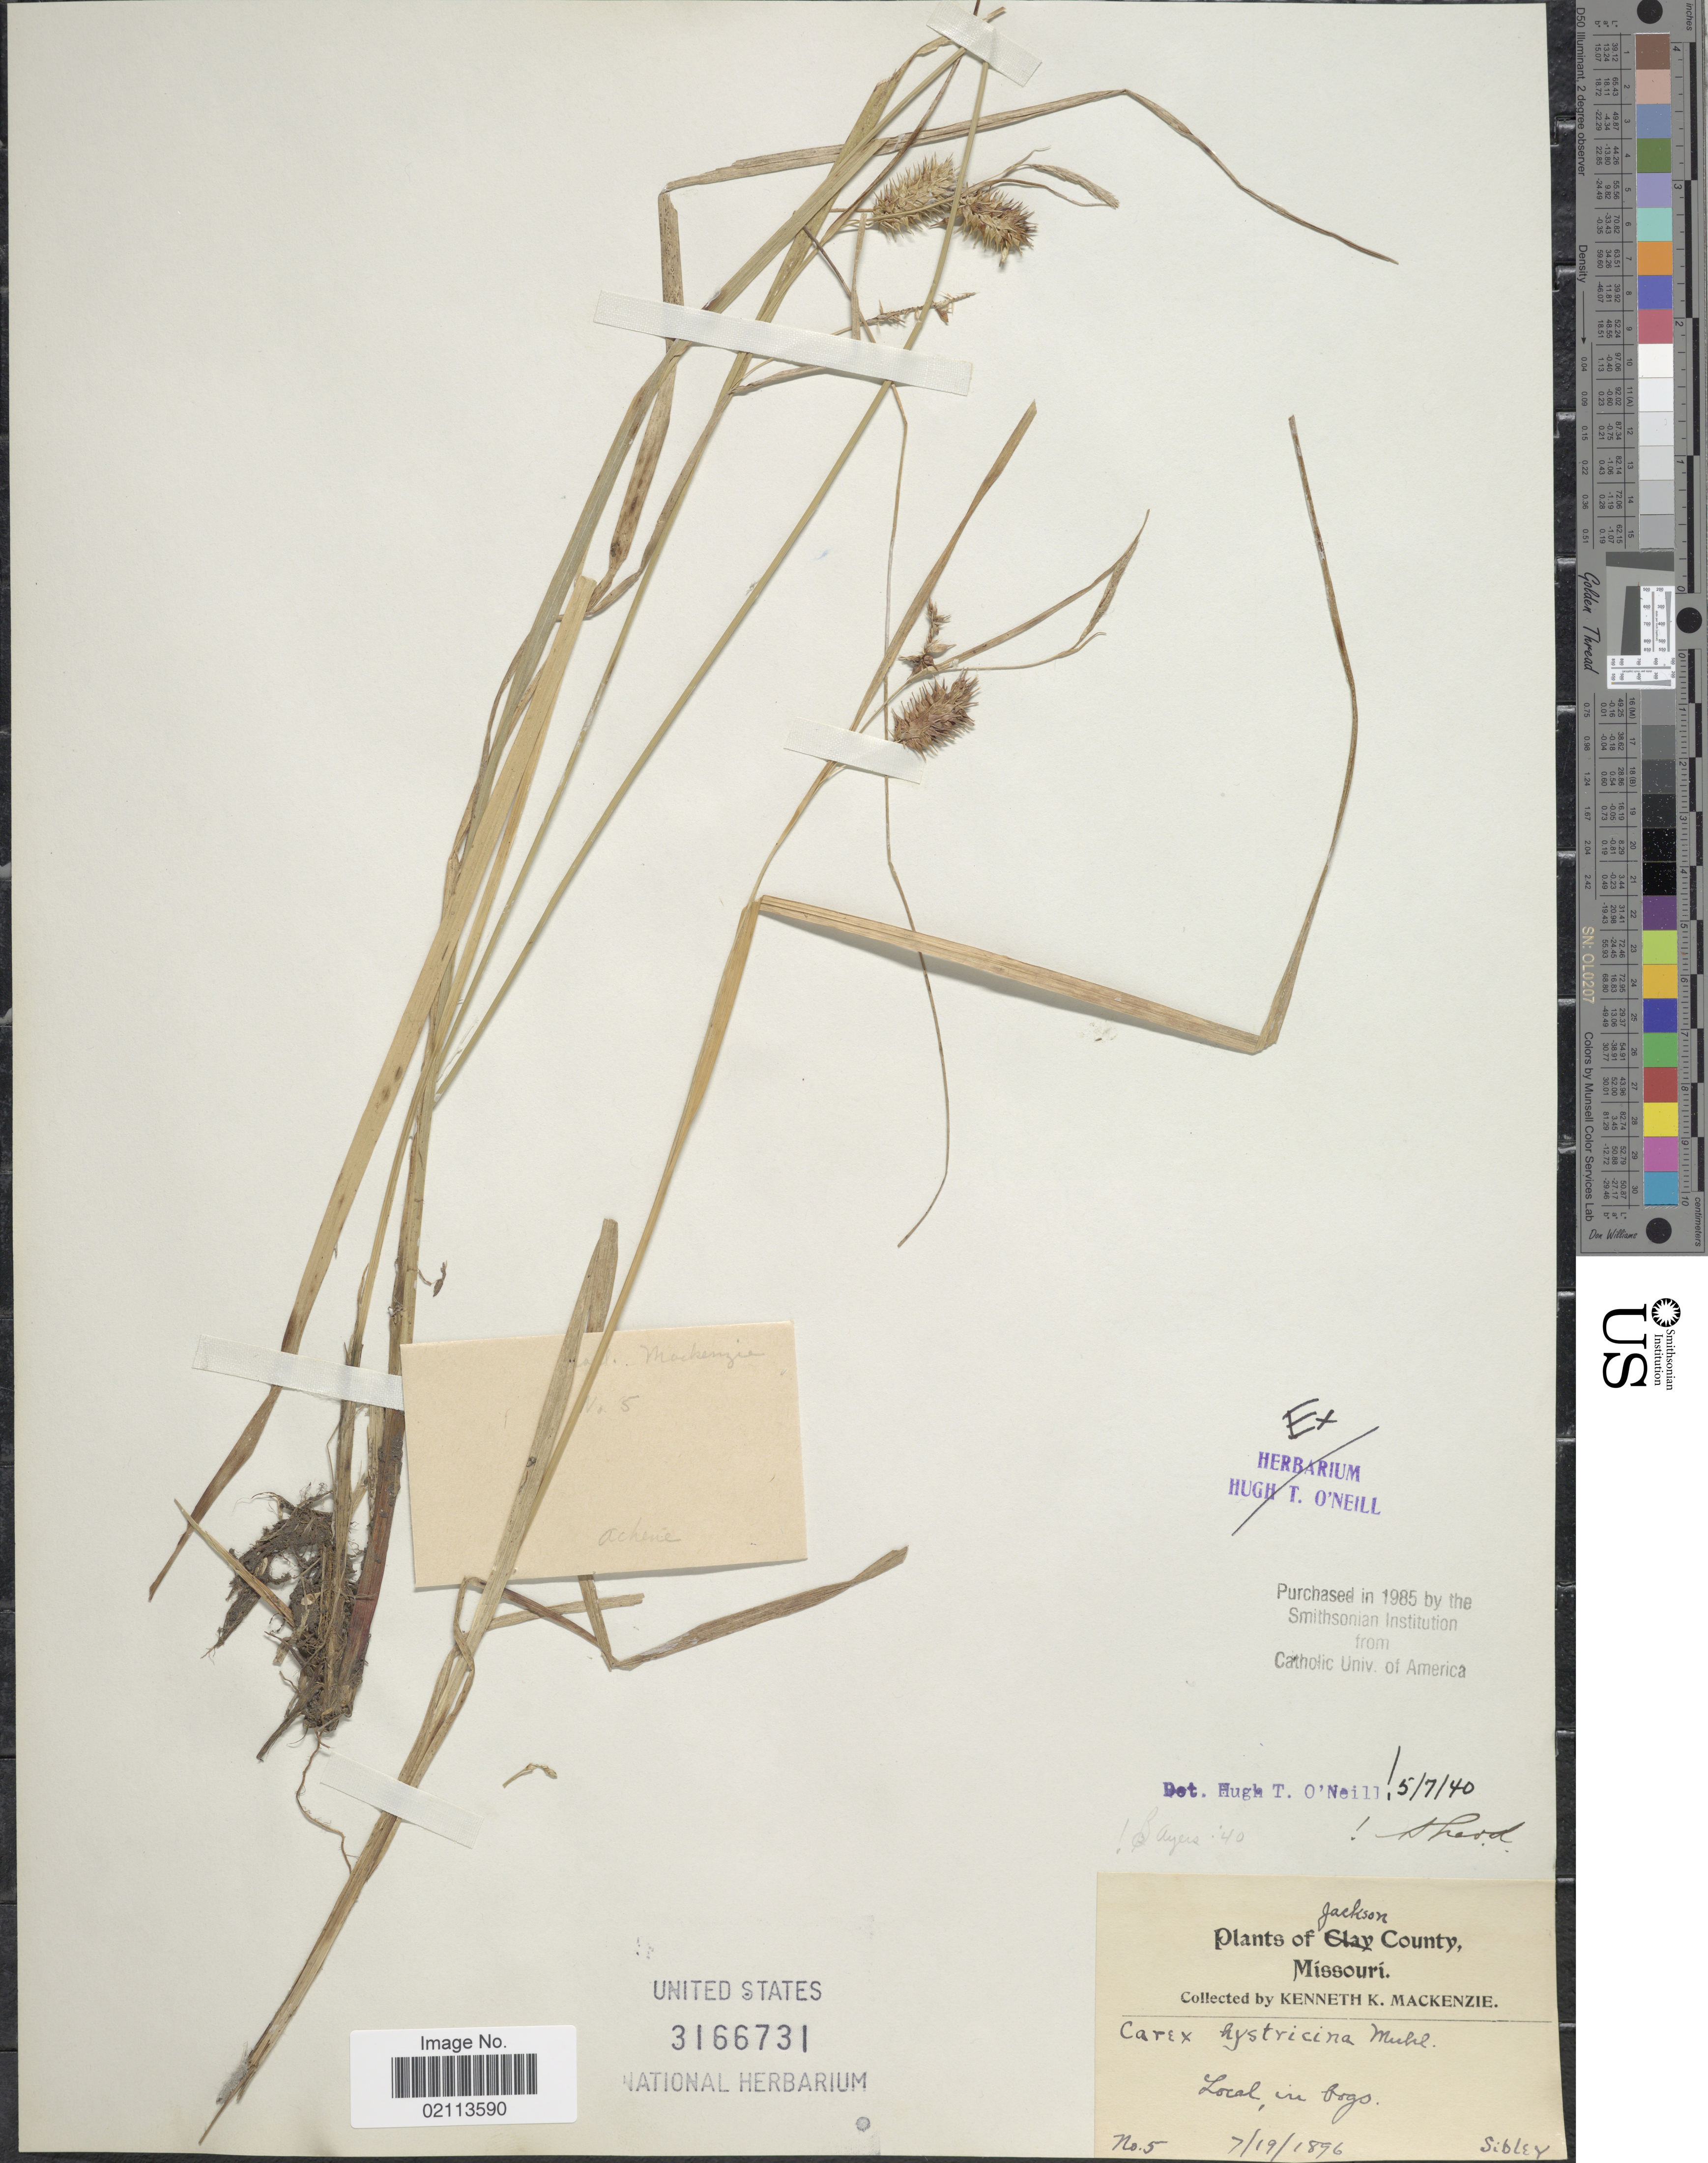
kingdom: Plantae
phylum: Tracheophyta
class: Liliopsida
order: Poales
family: Cyperaceae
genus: Carex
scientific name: Carex hystericina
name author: Muhl. ex Willd.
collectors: K. K. Mackenzie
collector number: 5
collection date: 1896-07-19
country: United States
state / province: Missouri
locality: Jackson County, Local, in bogs, Sibley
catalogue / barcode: US 3166731